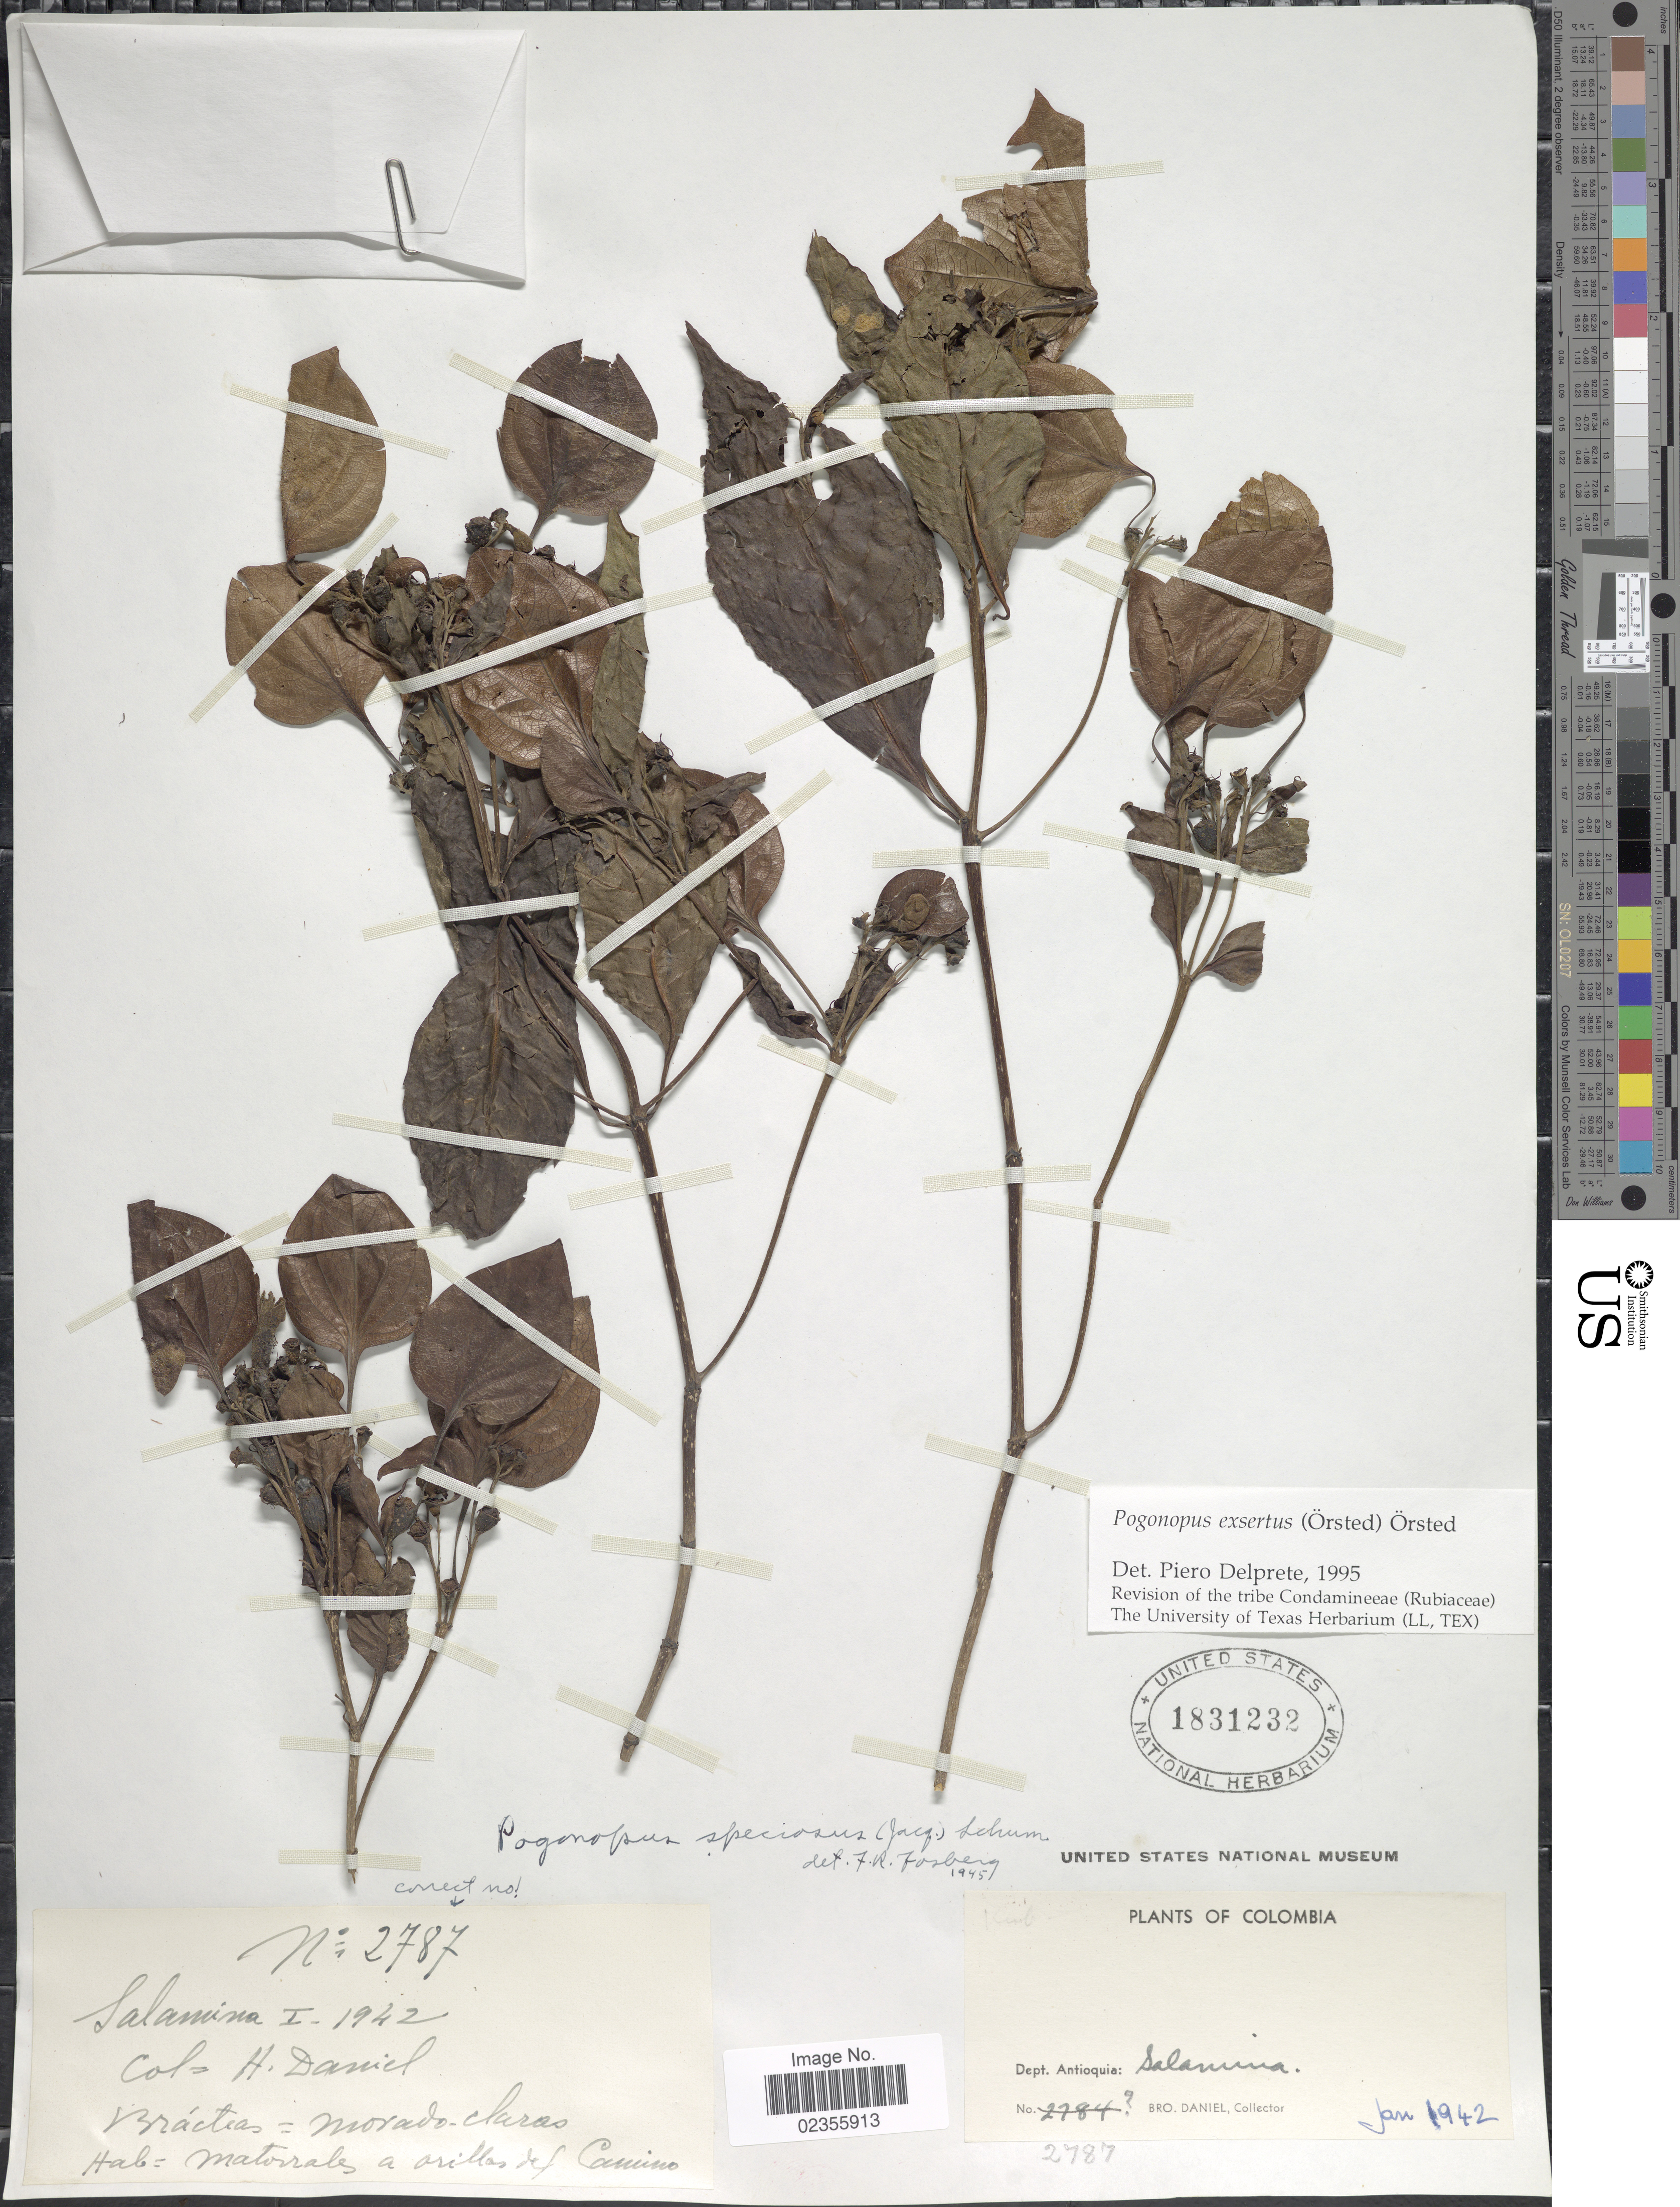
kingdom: Plantae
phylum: Tracheophyta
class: Magnoliopsida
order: Gentianales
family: Rubiaceae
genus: Pogonopus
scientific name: Pogonopus exsertus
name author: (Oerst.) Oerst.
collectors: Bro. Daniel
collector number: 2787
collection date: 1942-01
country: Colombia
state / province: Antioquia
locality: Dept. Antioquia: Salamina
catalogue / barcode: US 1831232